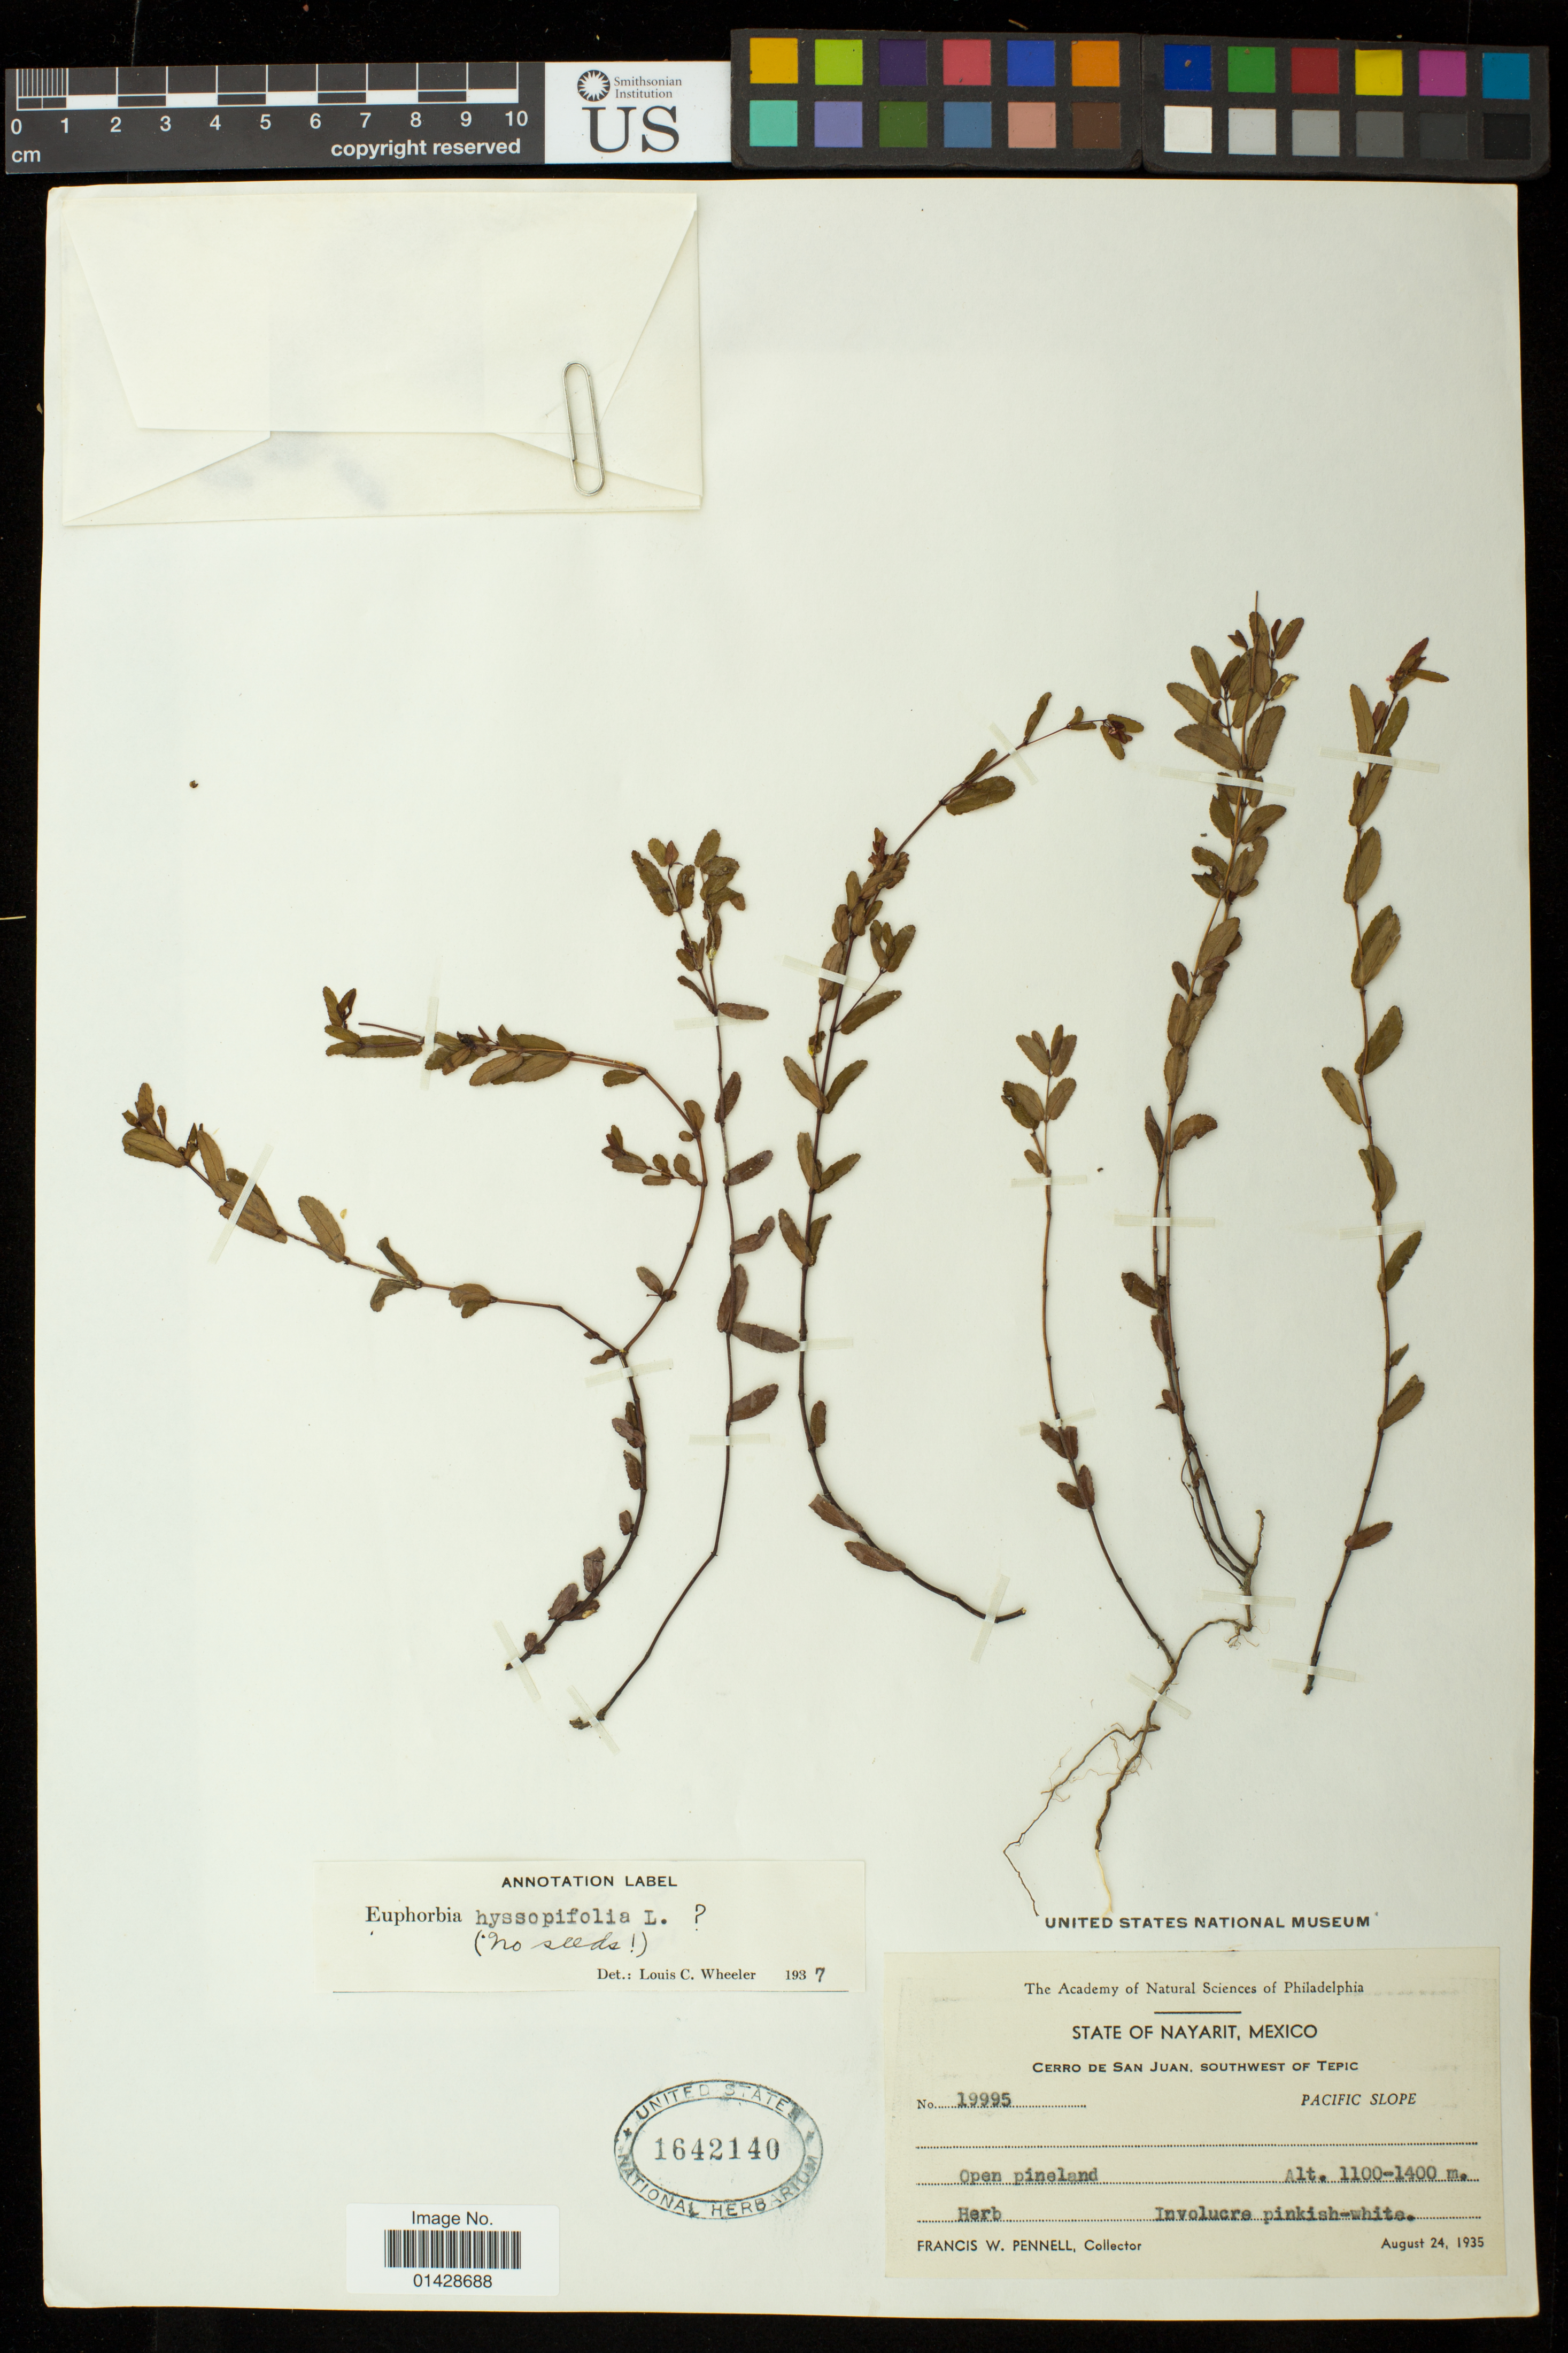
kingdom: Plantae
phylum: Tracheophyta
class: Magnoliopsida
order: Malpighiales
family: Euphorbiaceae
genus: Euphorbia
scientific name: Euphorbia nutans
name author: Lag.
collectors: F. W. Pennell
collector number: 19995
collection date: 1935-08-24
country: Mexico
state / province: Nayarit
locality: Cerro de San Juan, southwest of Tepic; open pineland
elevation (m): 1100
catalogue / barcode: US 1642140